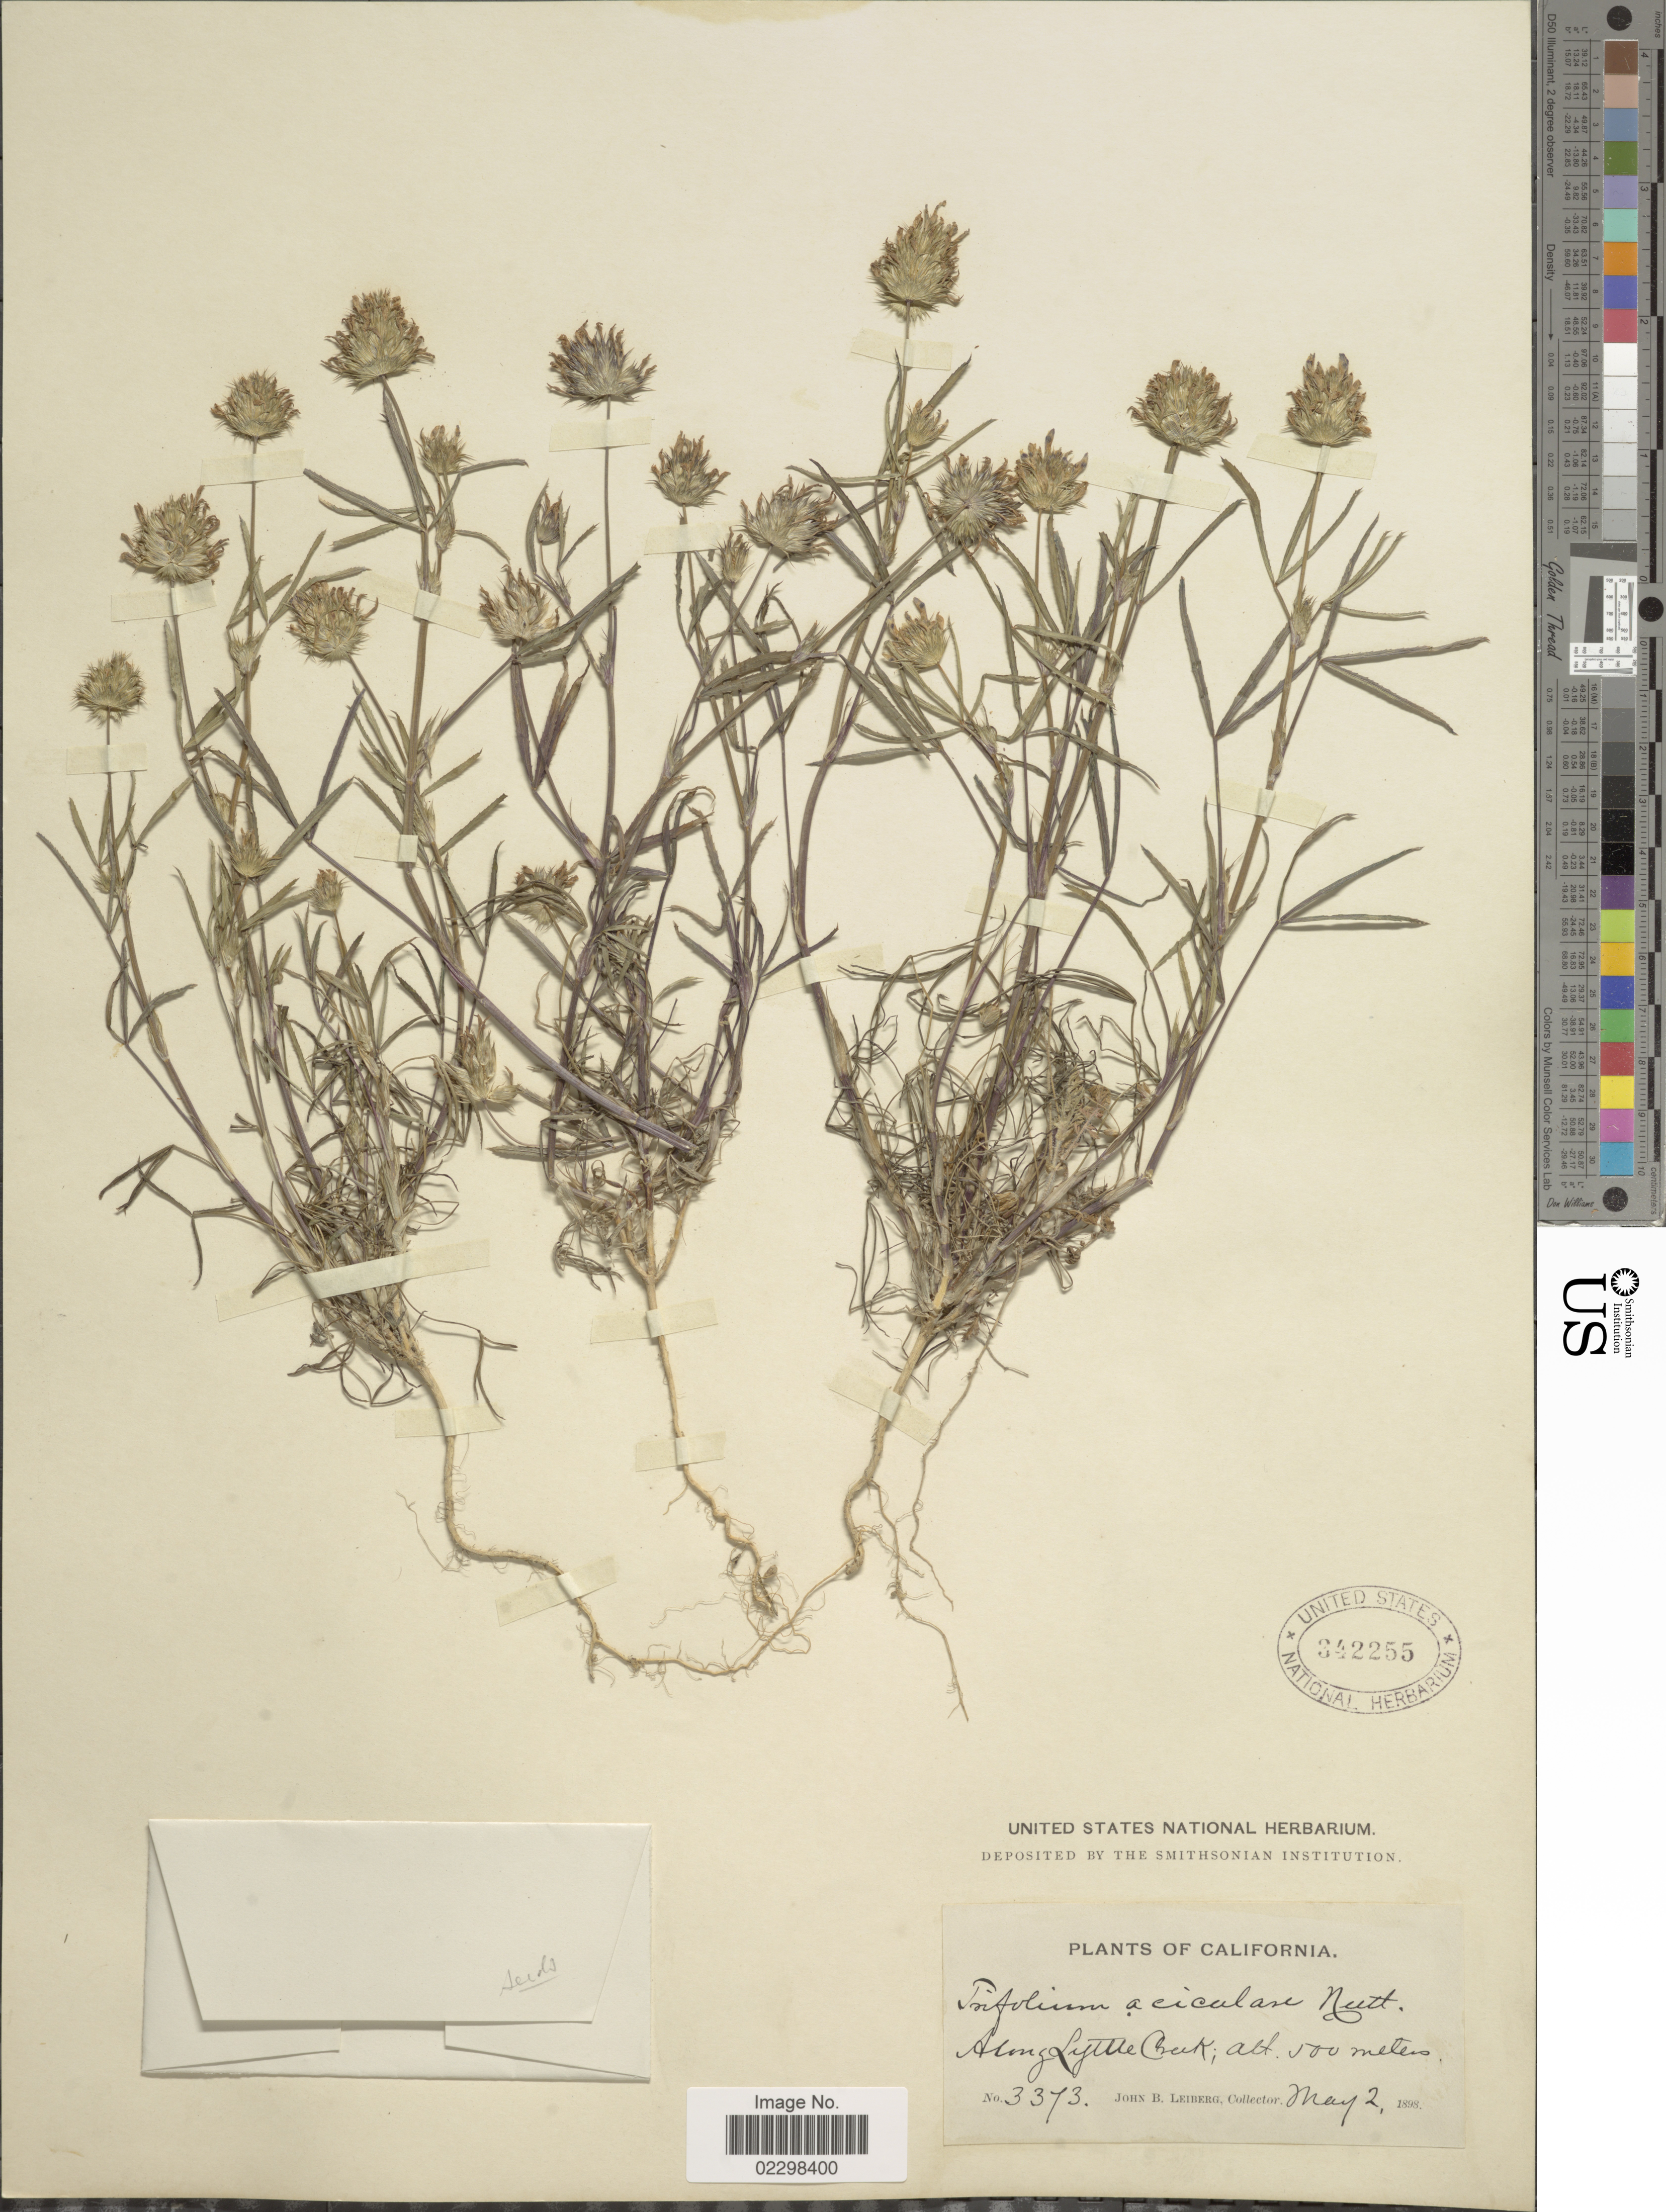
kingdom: Plantae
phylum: Tracheophyta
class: Magnoliopsida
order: Fabales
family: Fabaceae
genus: Trifolium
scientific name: Trifolium tridentatum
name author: Lindl.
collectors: J. B. Leiberg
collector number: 3373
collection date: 1898-05-05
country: United States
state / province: California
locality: California. Along Lyttle Creek.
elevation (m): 500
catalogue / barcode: US 342255